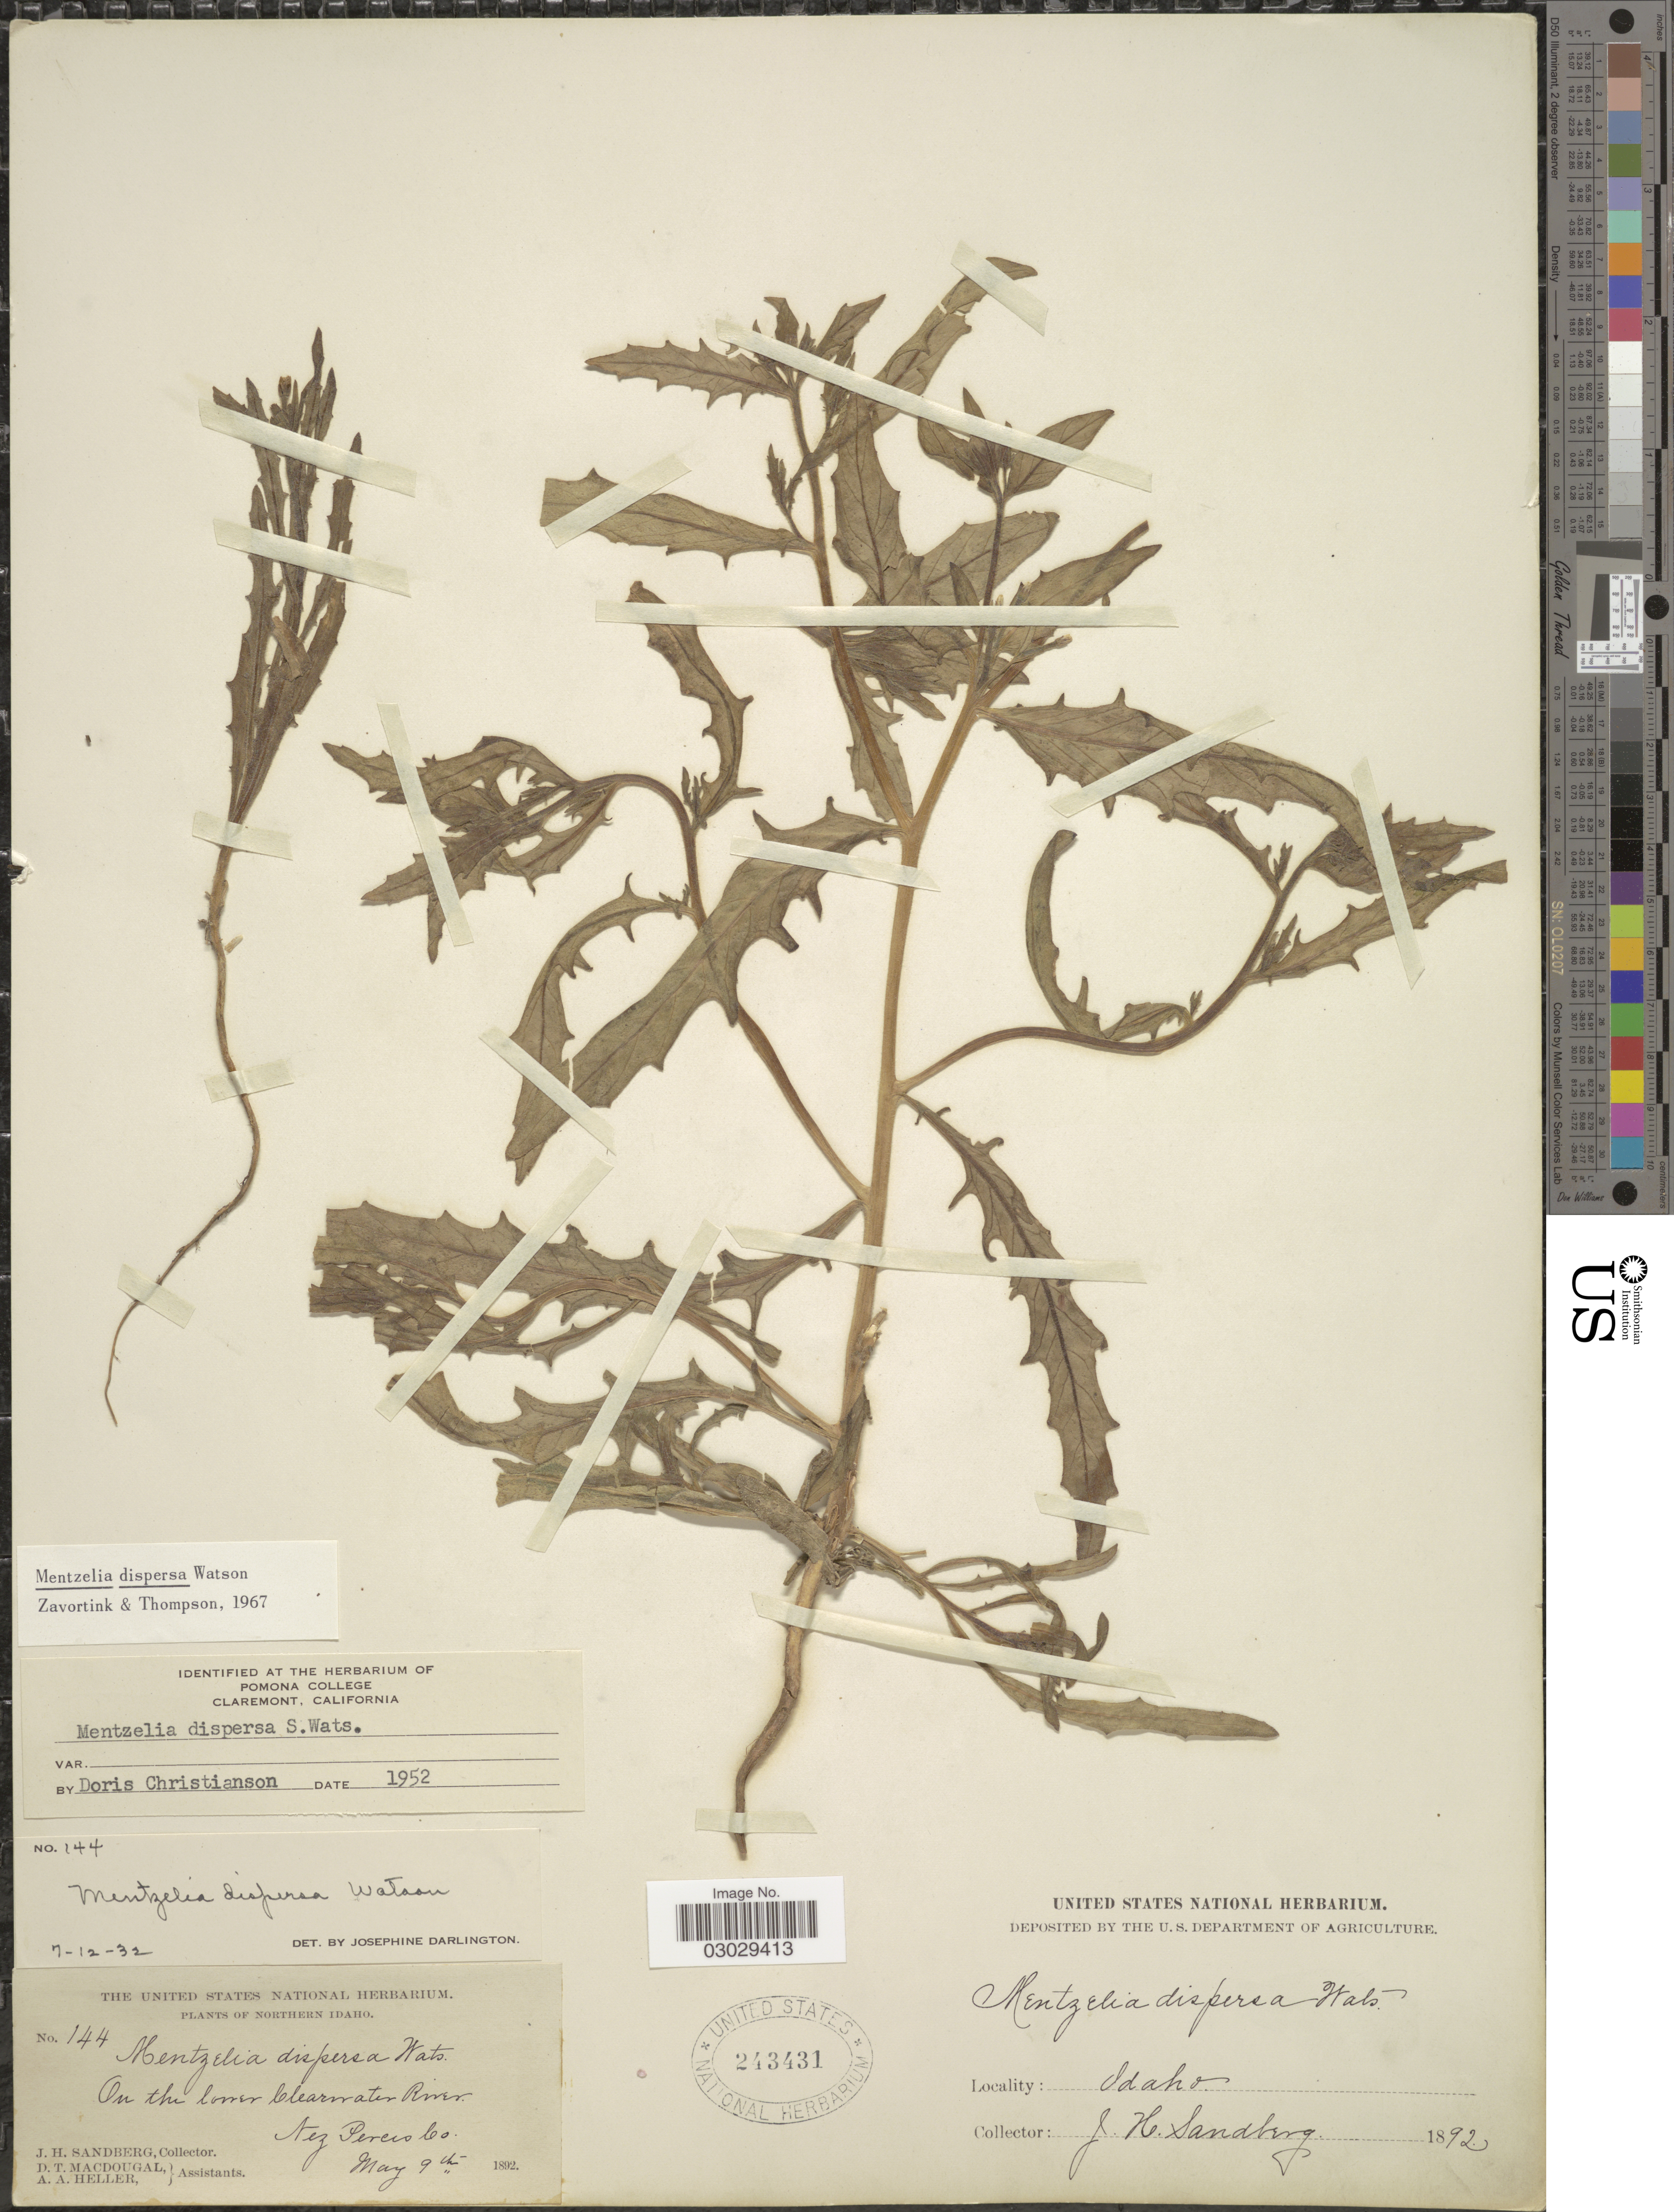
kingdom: Plantae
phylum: Tracheophyta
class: Magnoliopsida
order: Cornales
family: Loasaceae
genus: Mentzelia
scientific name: Mentzelia dispersa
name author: S. Watson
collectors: J. H. Sandberg, D. T. MacDougal & A. A. Heller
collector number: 144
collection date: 1892-05-09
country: United States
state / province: Idaho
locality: Northern Idaho. On the lower Clearwater River. Nez Perces Co.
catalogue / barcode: US 243431